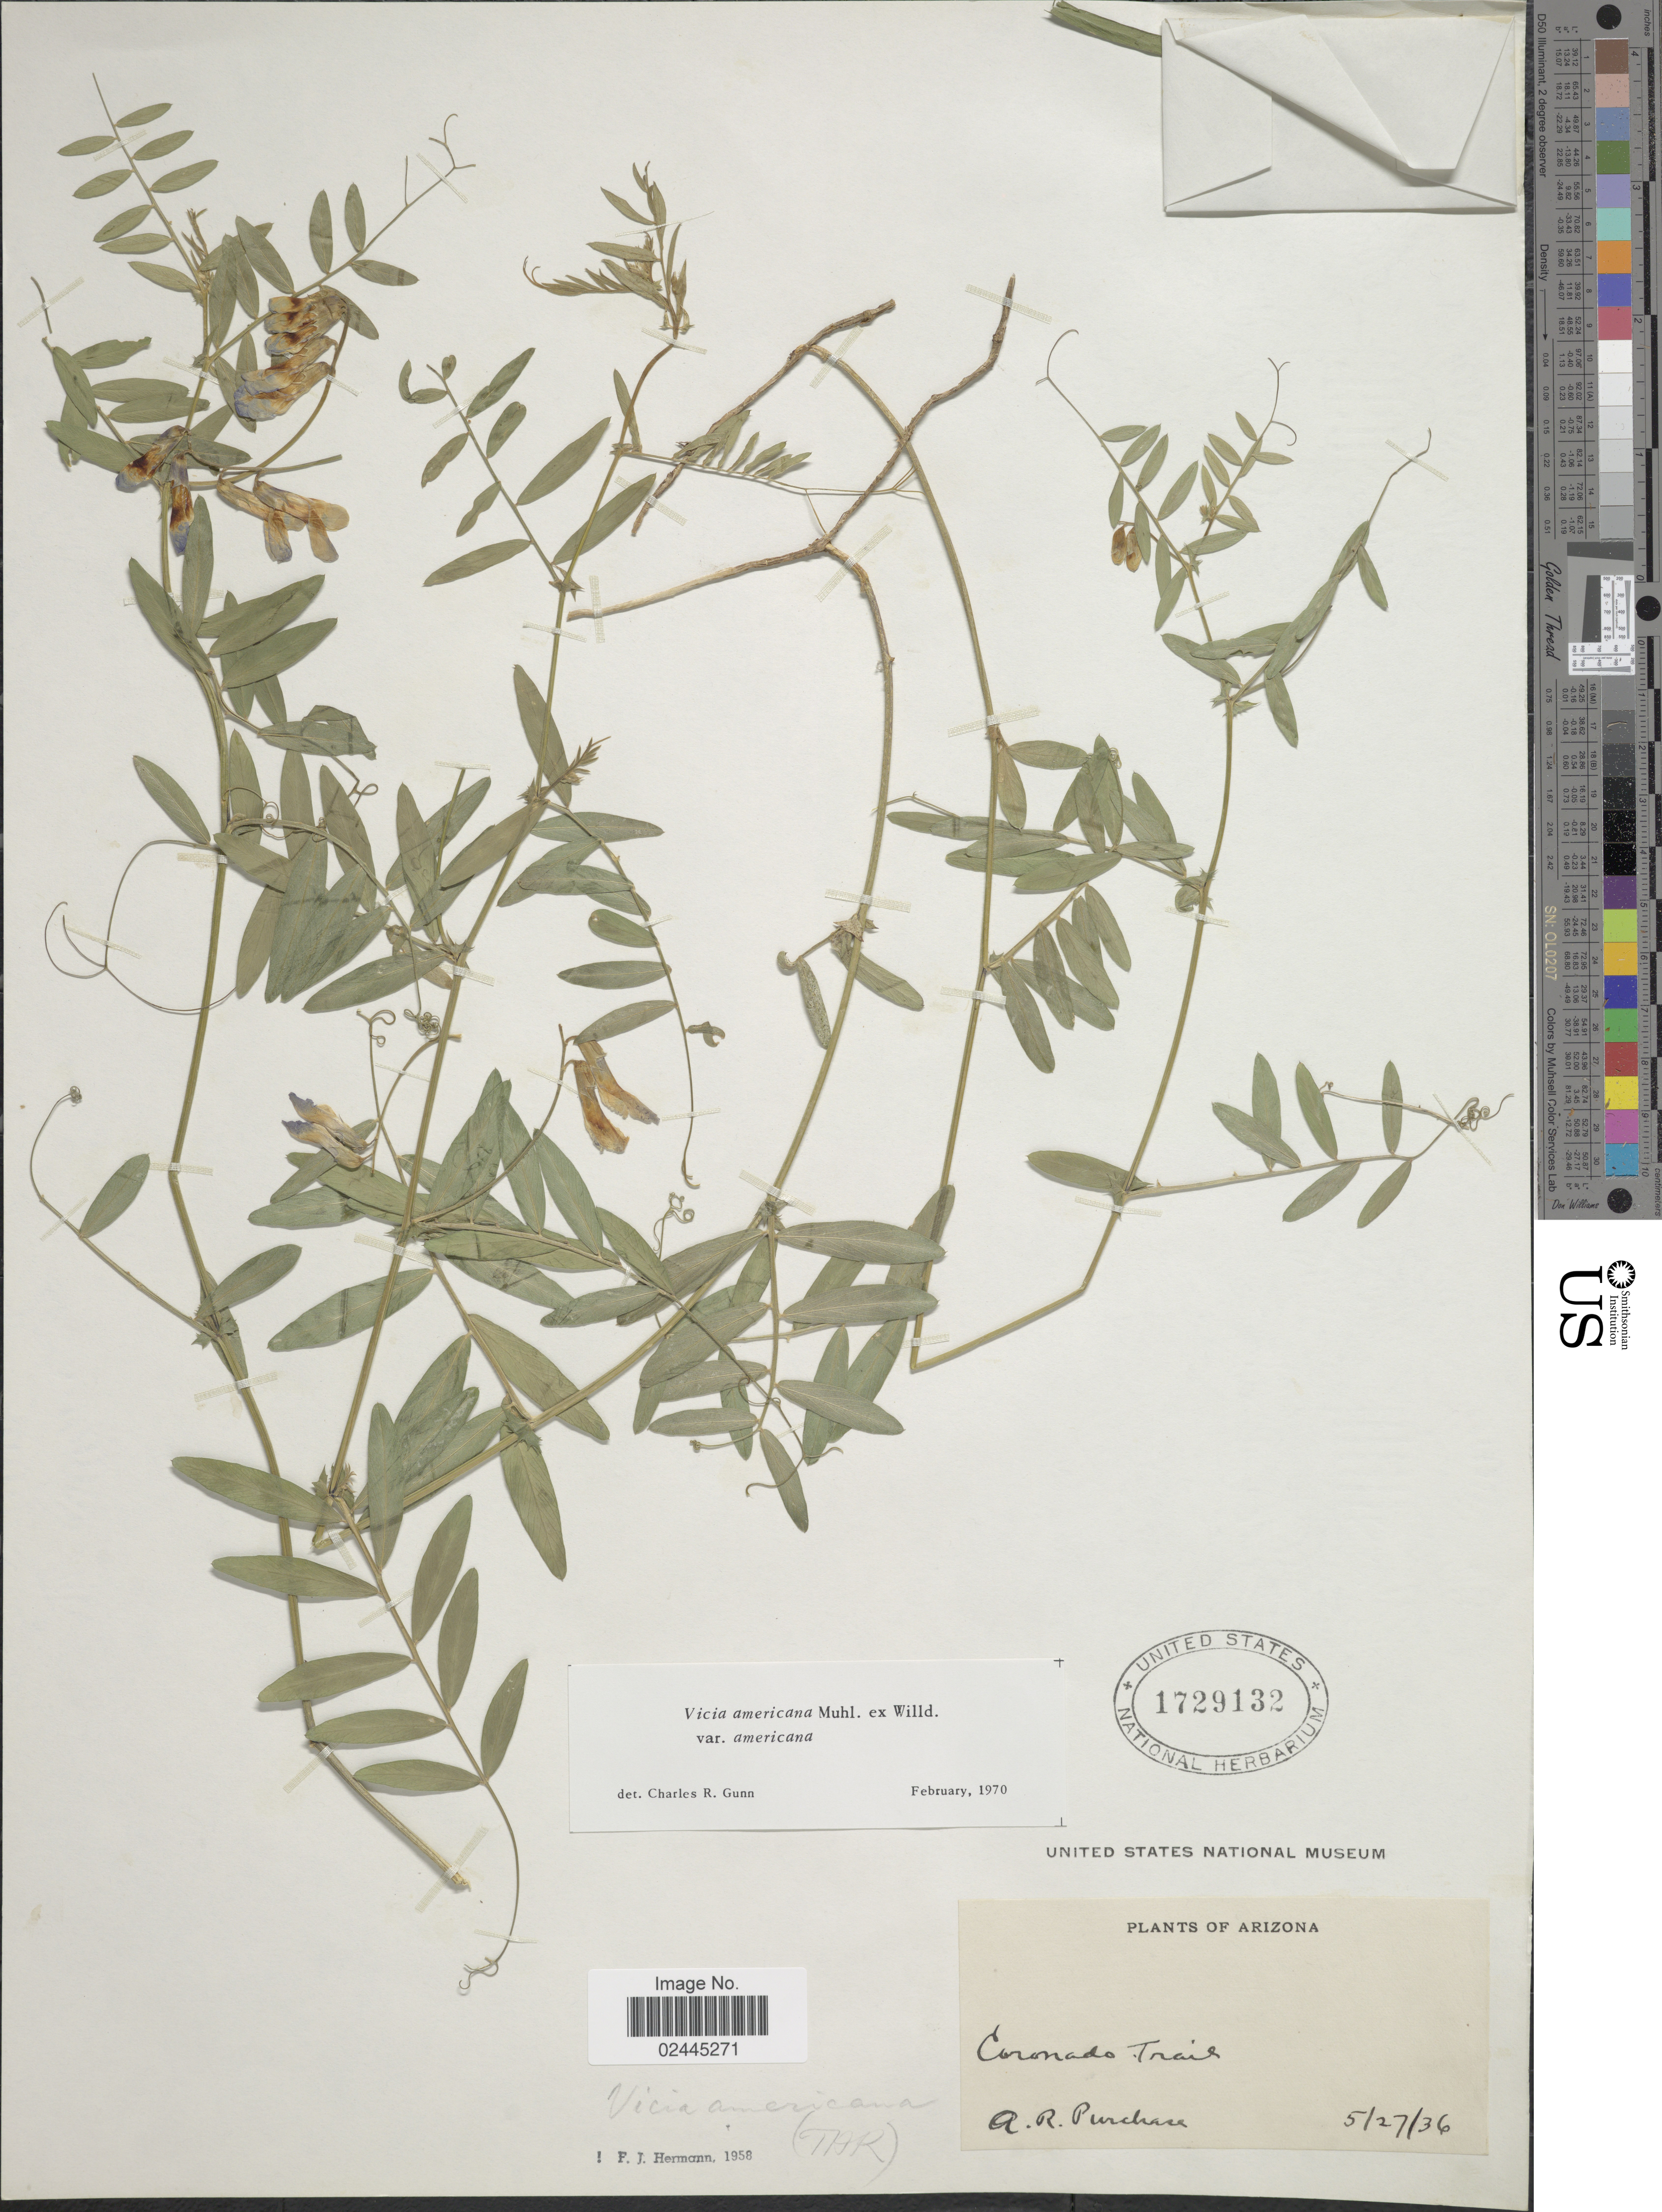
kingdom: Plantae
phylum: Tracheophyta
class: Magnoliopsida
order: Fabales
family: Fabaceae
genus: Vicia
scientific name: Vicia americana var. americana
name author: Muhl. ex Willd.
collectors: A. Purchase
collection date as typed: Transcribed d/m/y: 27/5/36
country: United States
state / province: Arizona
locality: Coronado Trail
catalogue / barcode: US 1729132